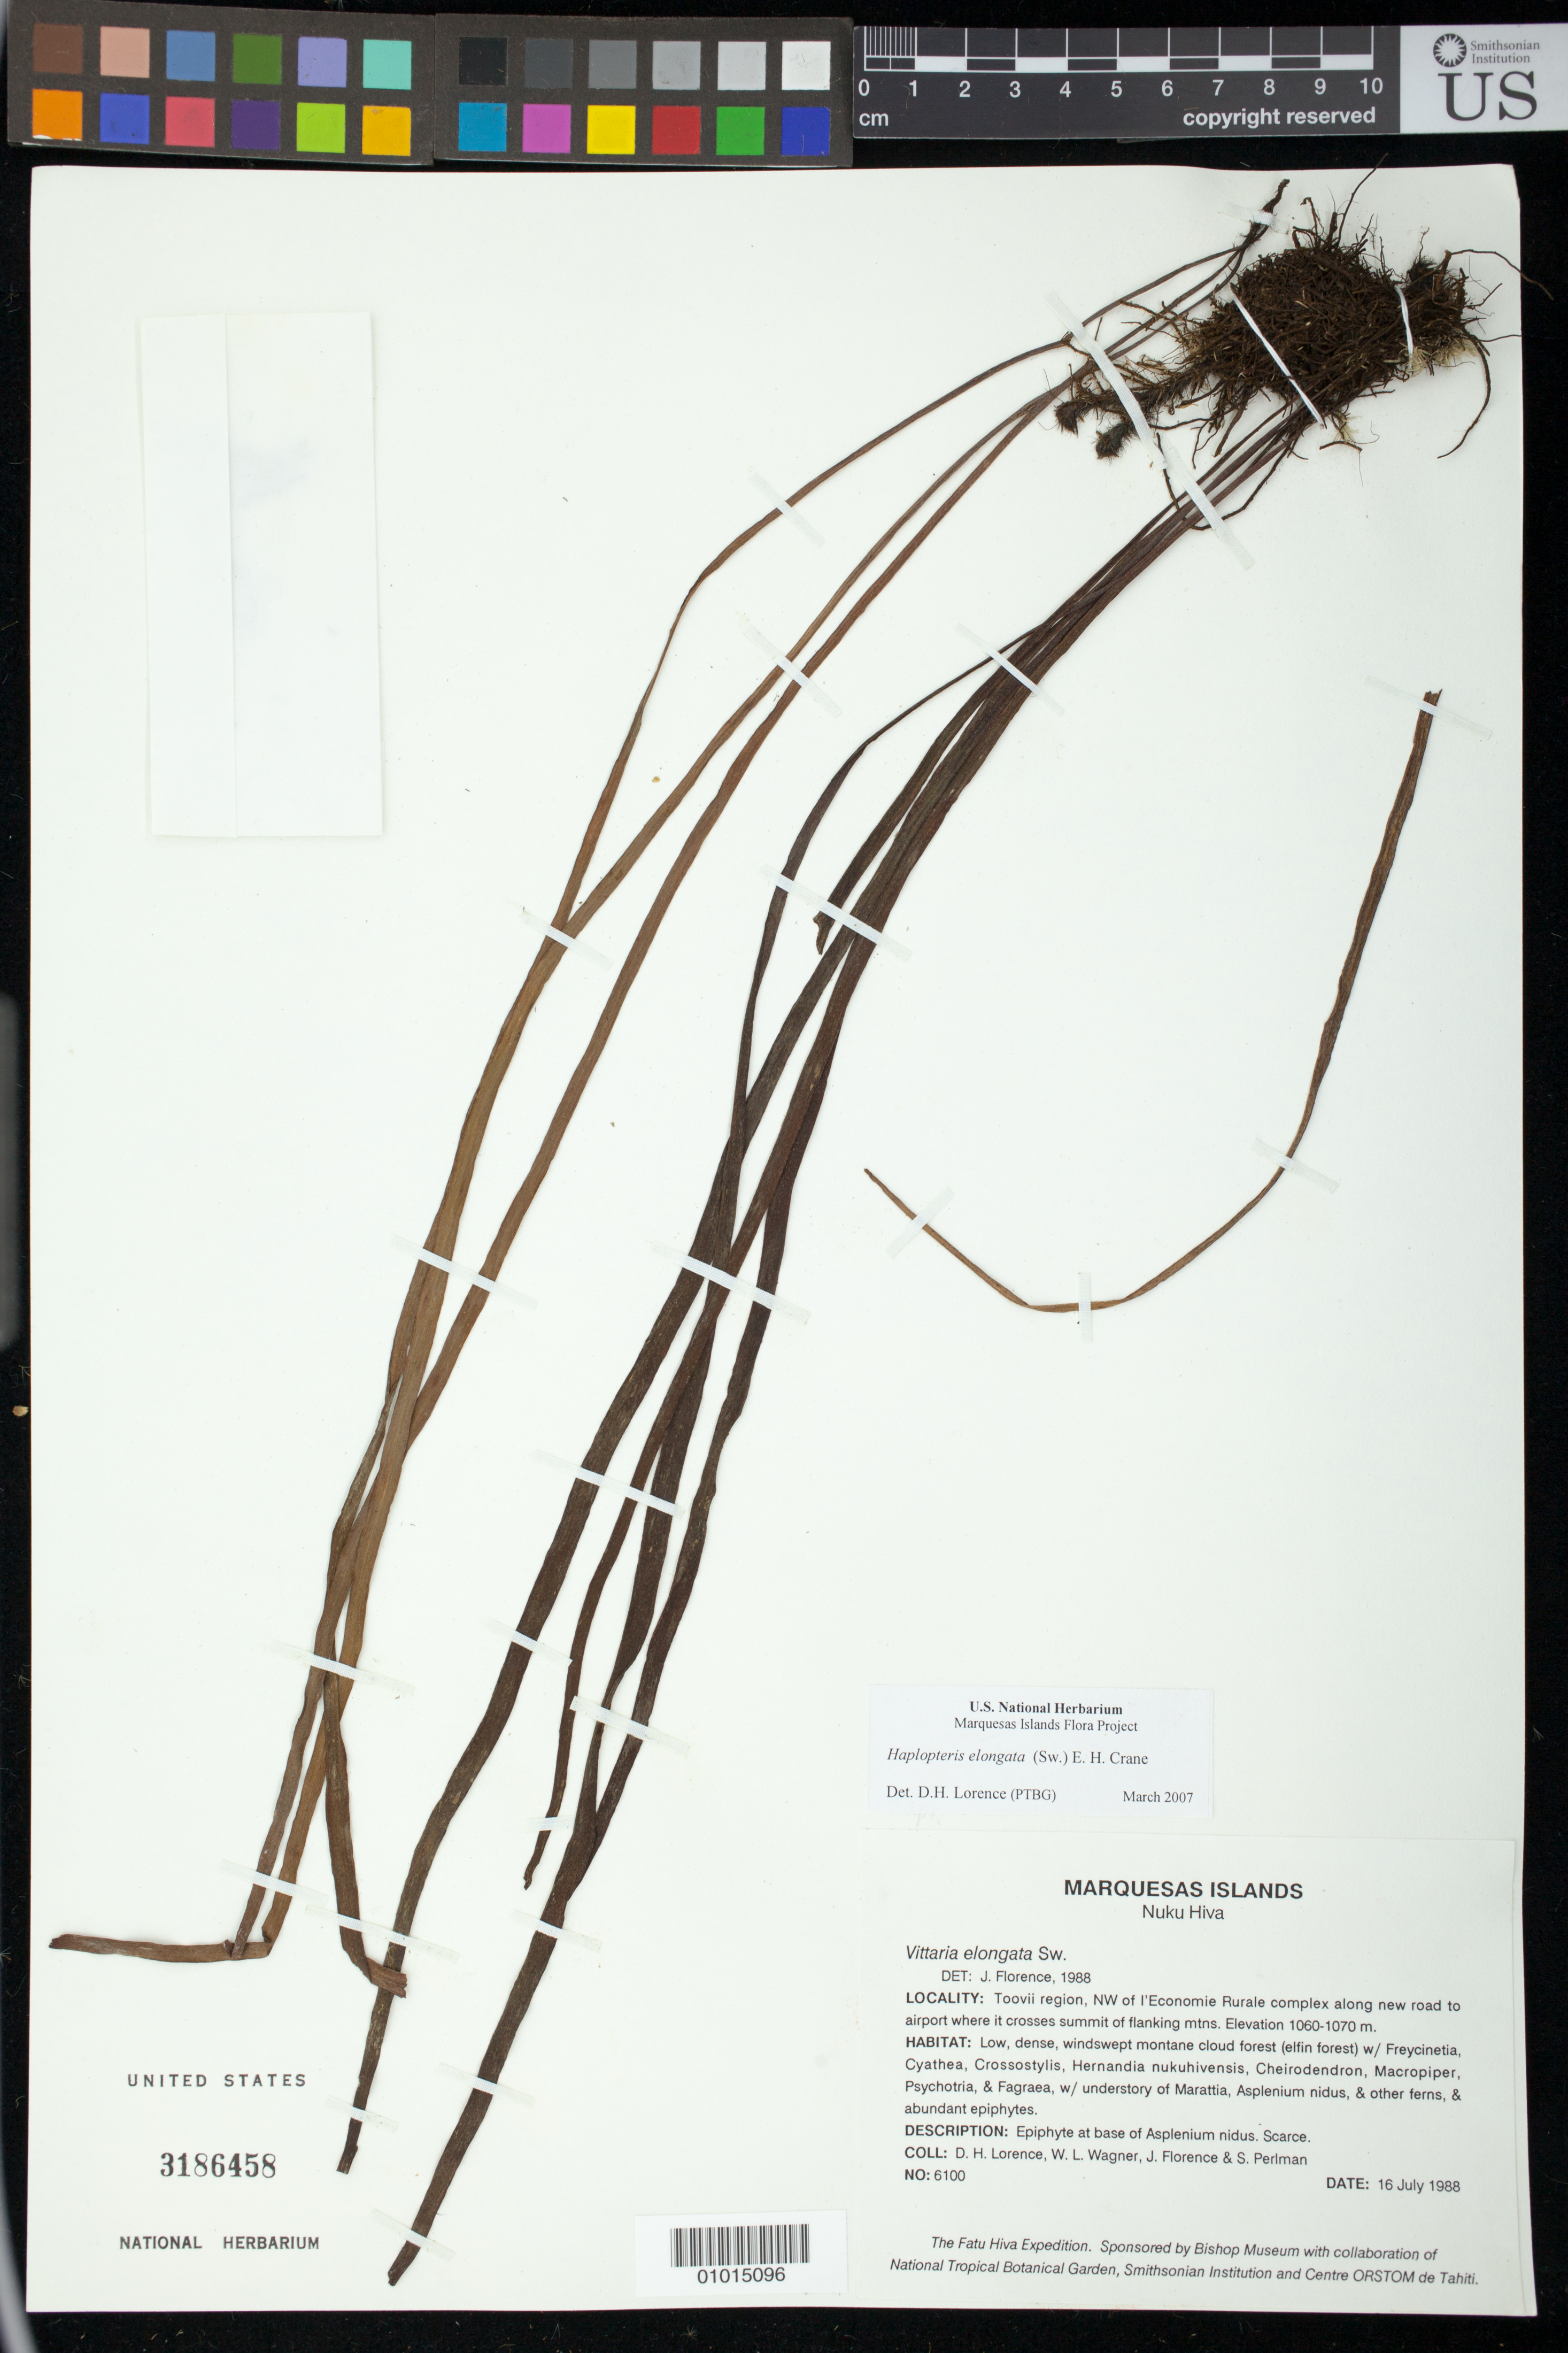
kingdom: Plantae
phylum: Tracheophyta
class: Polypodiopsida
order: Polypodiales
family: Pteridaceae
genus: Haplopteris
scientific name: Haplopteris elongata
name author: (Sw.) Crane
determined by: Lorence, David H., (PTBG), National Tropical Botanical Garden (UNITED STATES)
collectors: D. Lorence, W. L. Wagner, J. Florence & S. P. Perlman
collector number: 6100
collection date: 1988-07-16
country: French Polynesia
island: Nuku Hiva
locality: Toovii region, NW of l'Economie Rurale complex along new road to airport where it crosses summit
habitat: Low, dense, windswept montane cloud forest (elfin forest)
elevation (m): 1060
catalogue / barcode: US 3186458